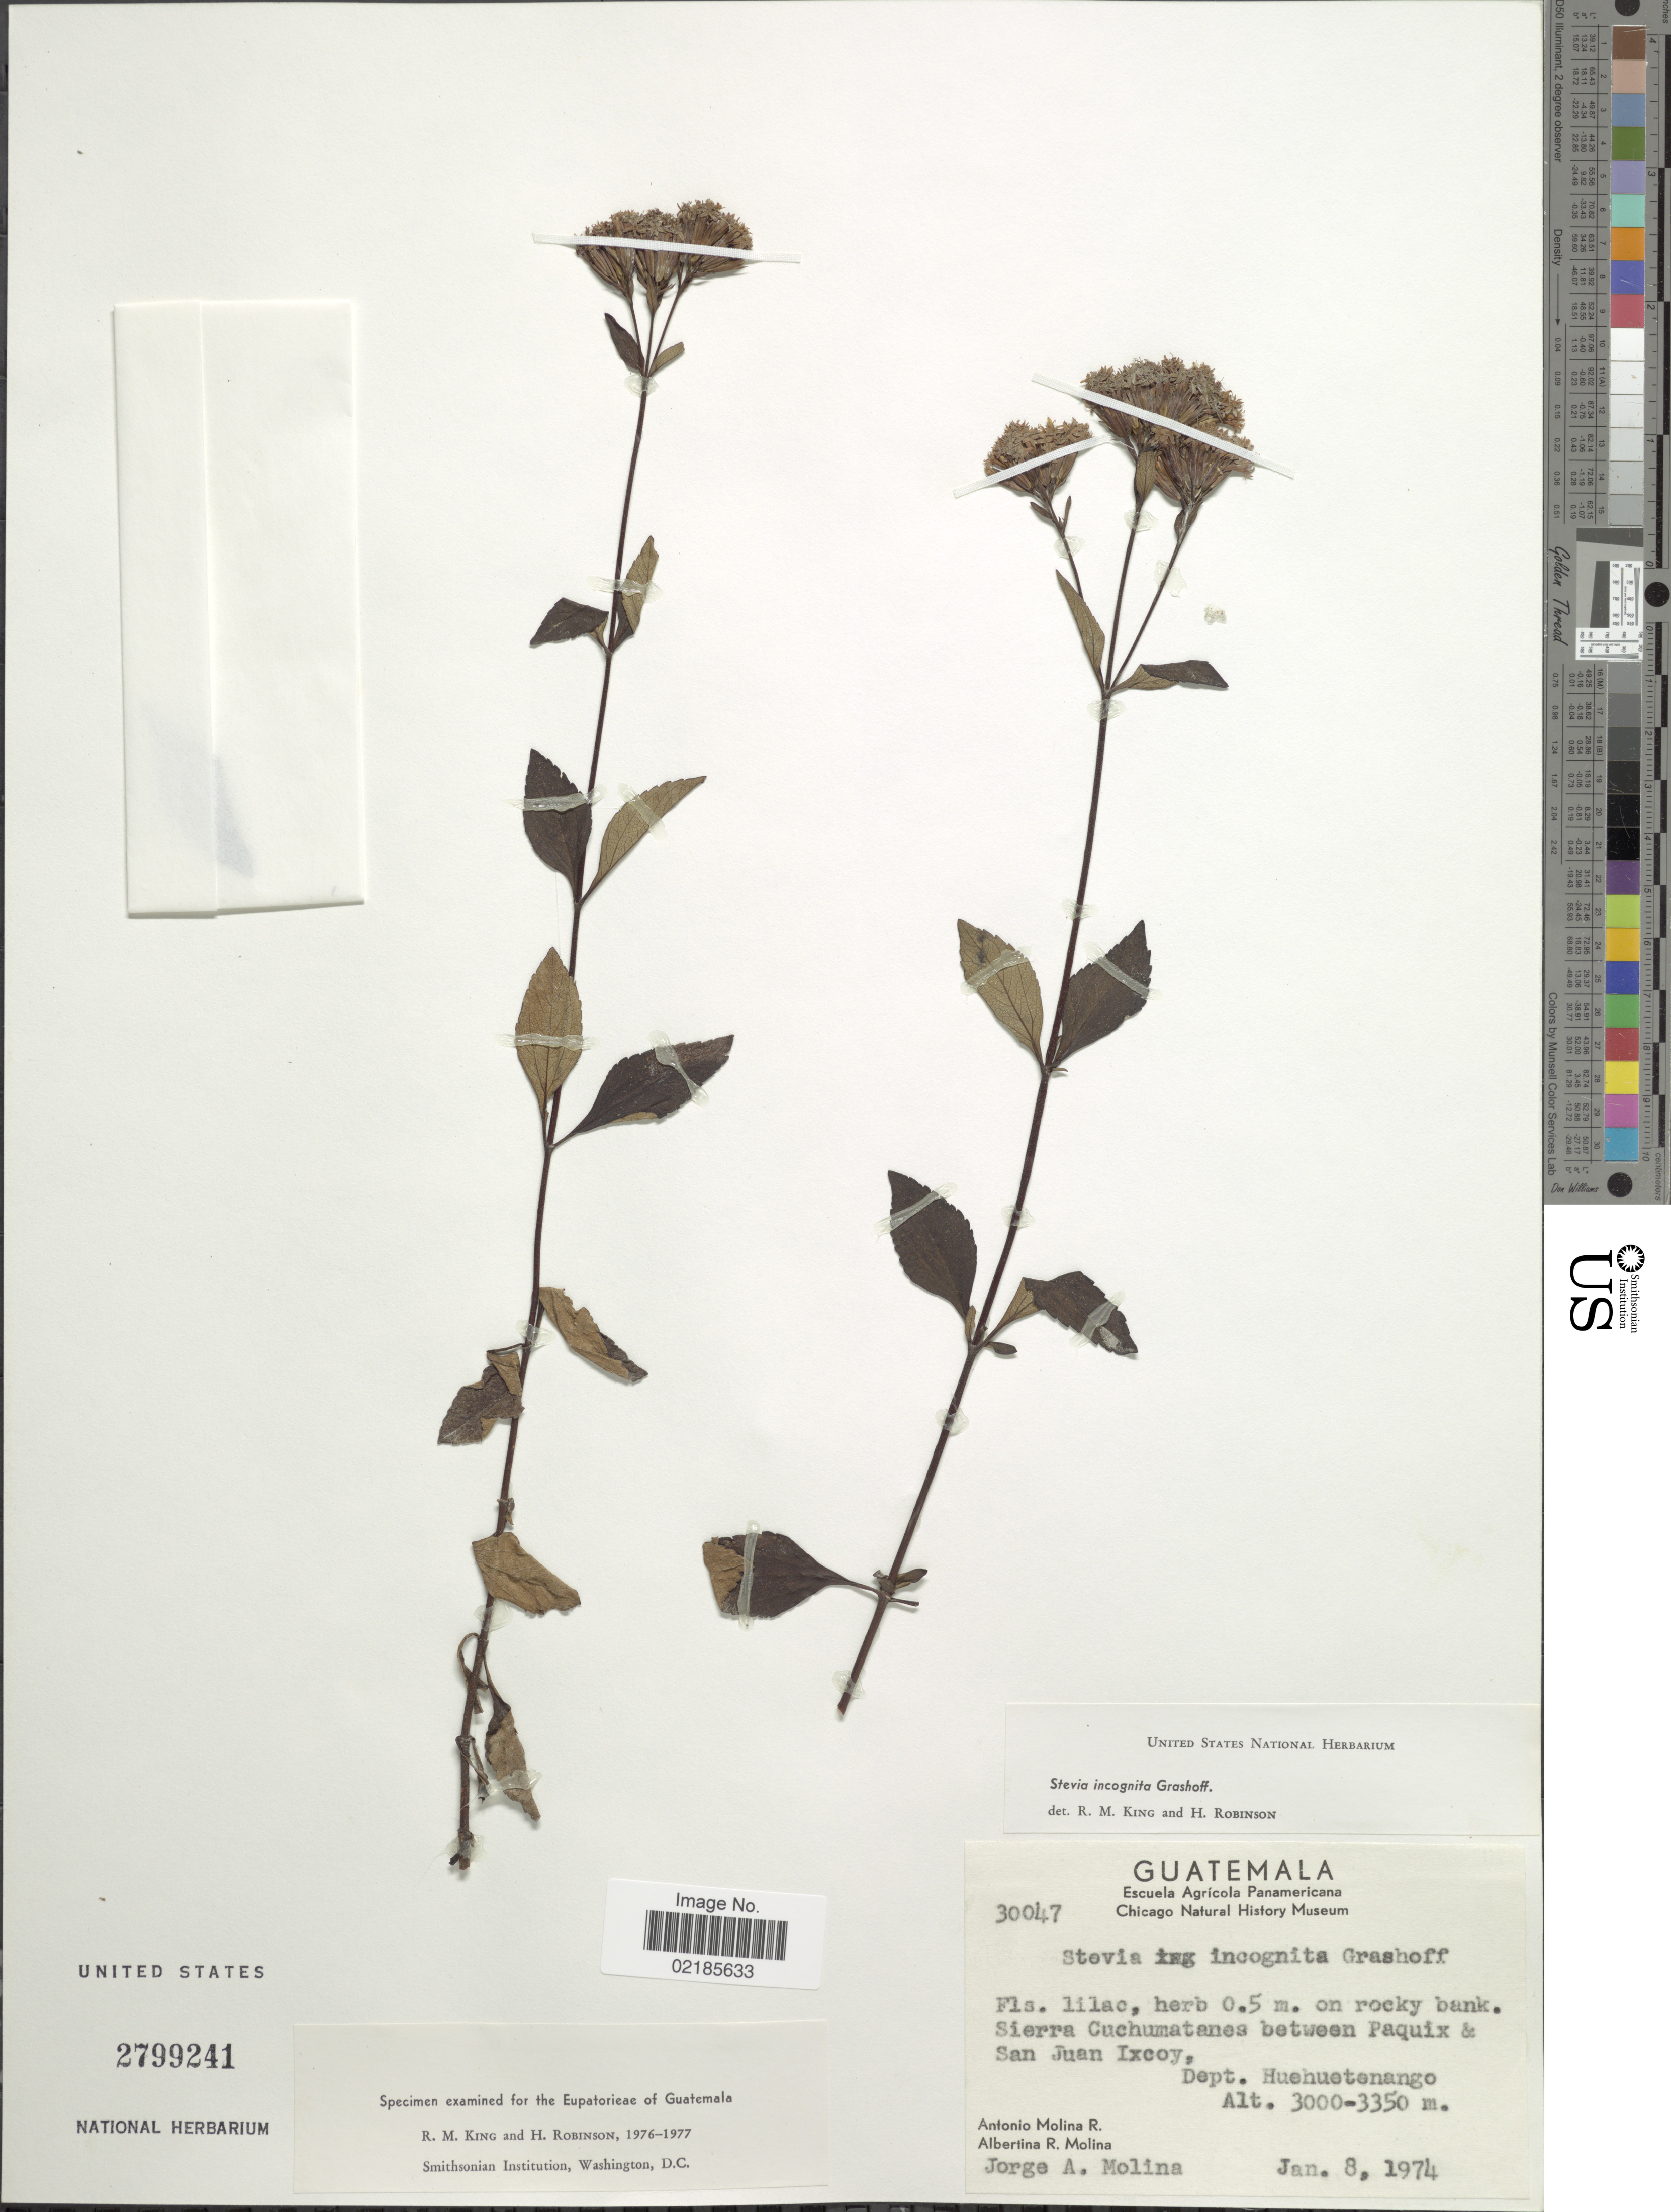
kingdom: Plantae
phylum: Tracheophyta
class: Magnoliopsida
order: Asterales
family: Asteraceae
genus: Stevia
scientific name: Stevia incognita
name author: Grashoff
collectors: A. Molina R., A. R. Molina & J. A. Molina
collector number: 30047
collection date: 1974-01-08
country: Guatemala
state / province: Huehuetenango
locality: Sierra Cuchumatanes between Paquix & San Juan Ixcoy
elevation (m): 3000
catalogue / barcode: US 2799241